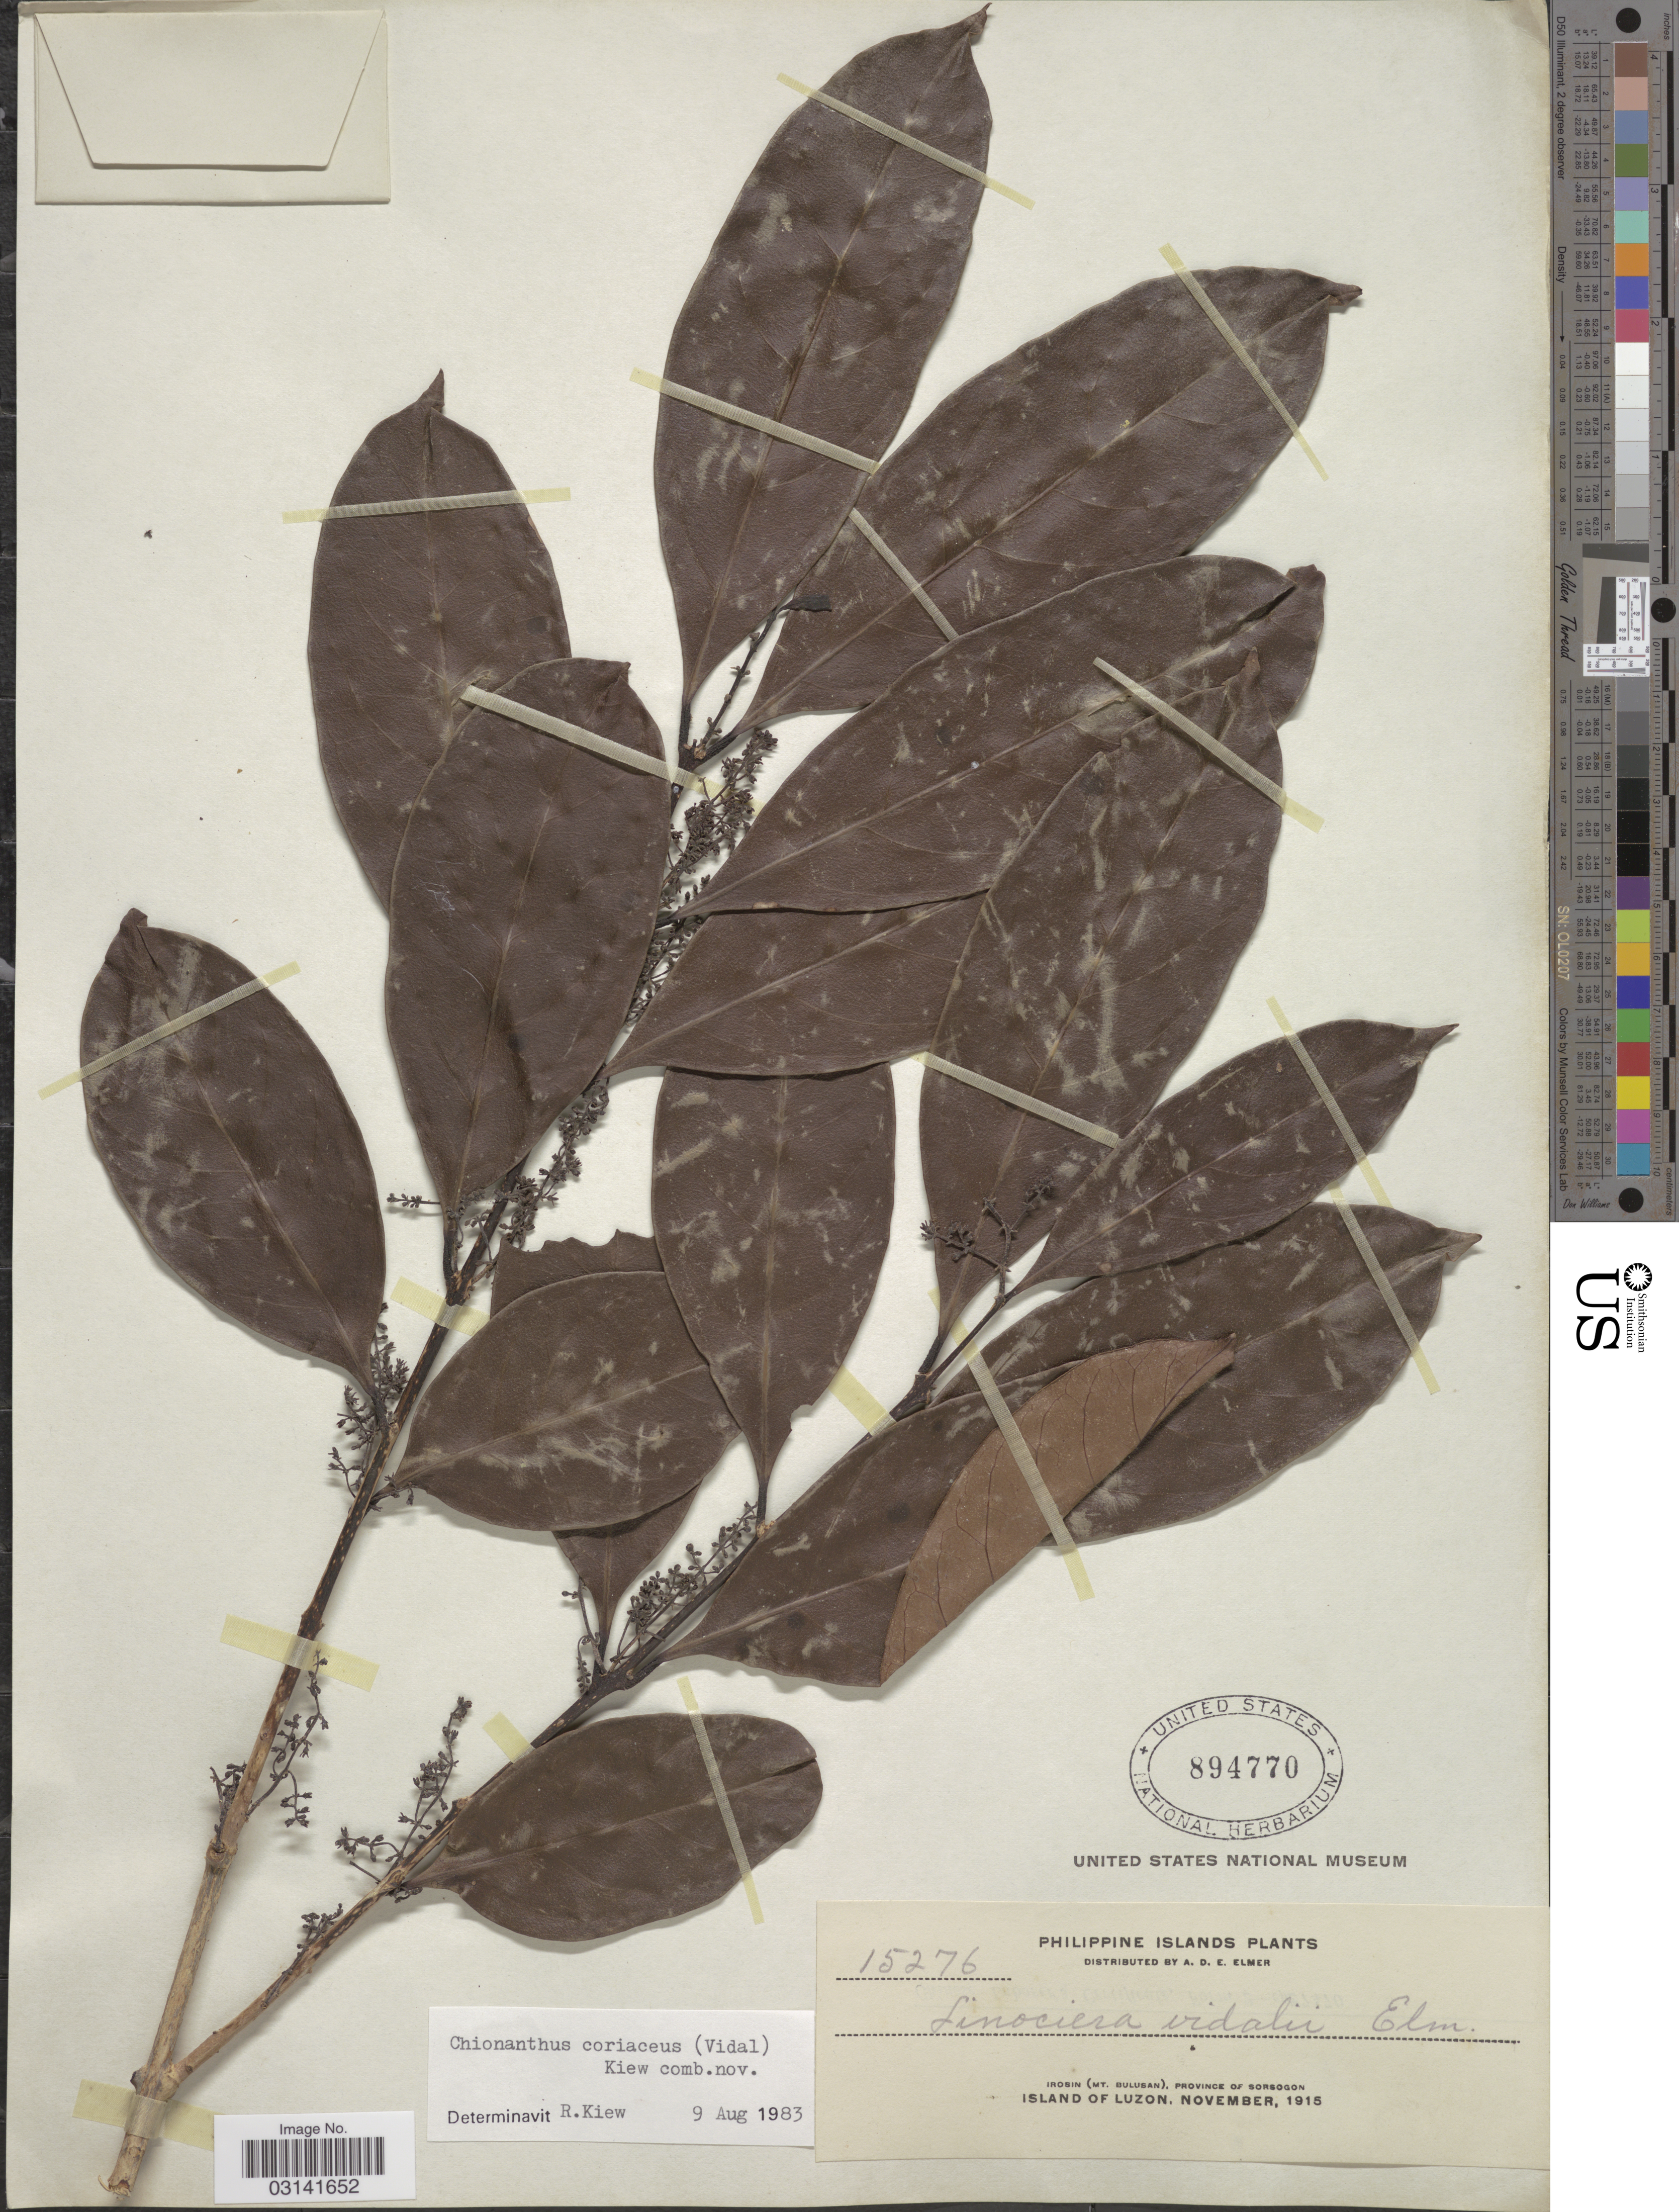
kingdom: Plantae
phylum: Tracheophyta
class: Magnoliopsida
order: Lamiales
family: Oleaceae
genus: Chionanthus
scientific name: Chionanthus coriaceus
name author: (S. Vidal) Y.P. Yang & S.Y. Lu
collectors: A. D. E. Elmer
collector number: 15276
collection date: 1915-11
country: Philippines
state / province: Bicol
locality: Irosin (Mt. Bulusan), province of Sorsogon. Island of Luzon.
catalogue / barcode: US 894770